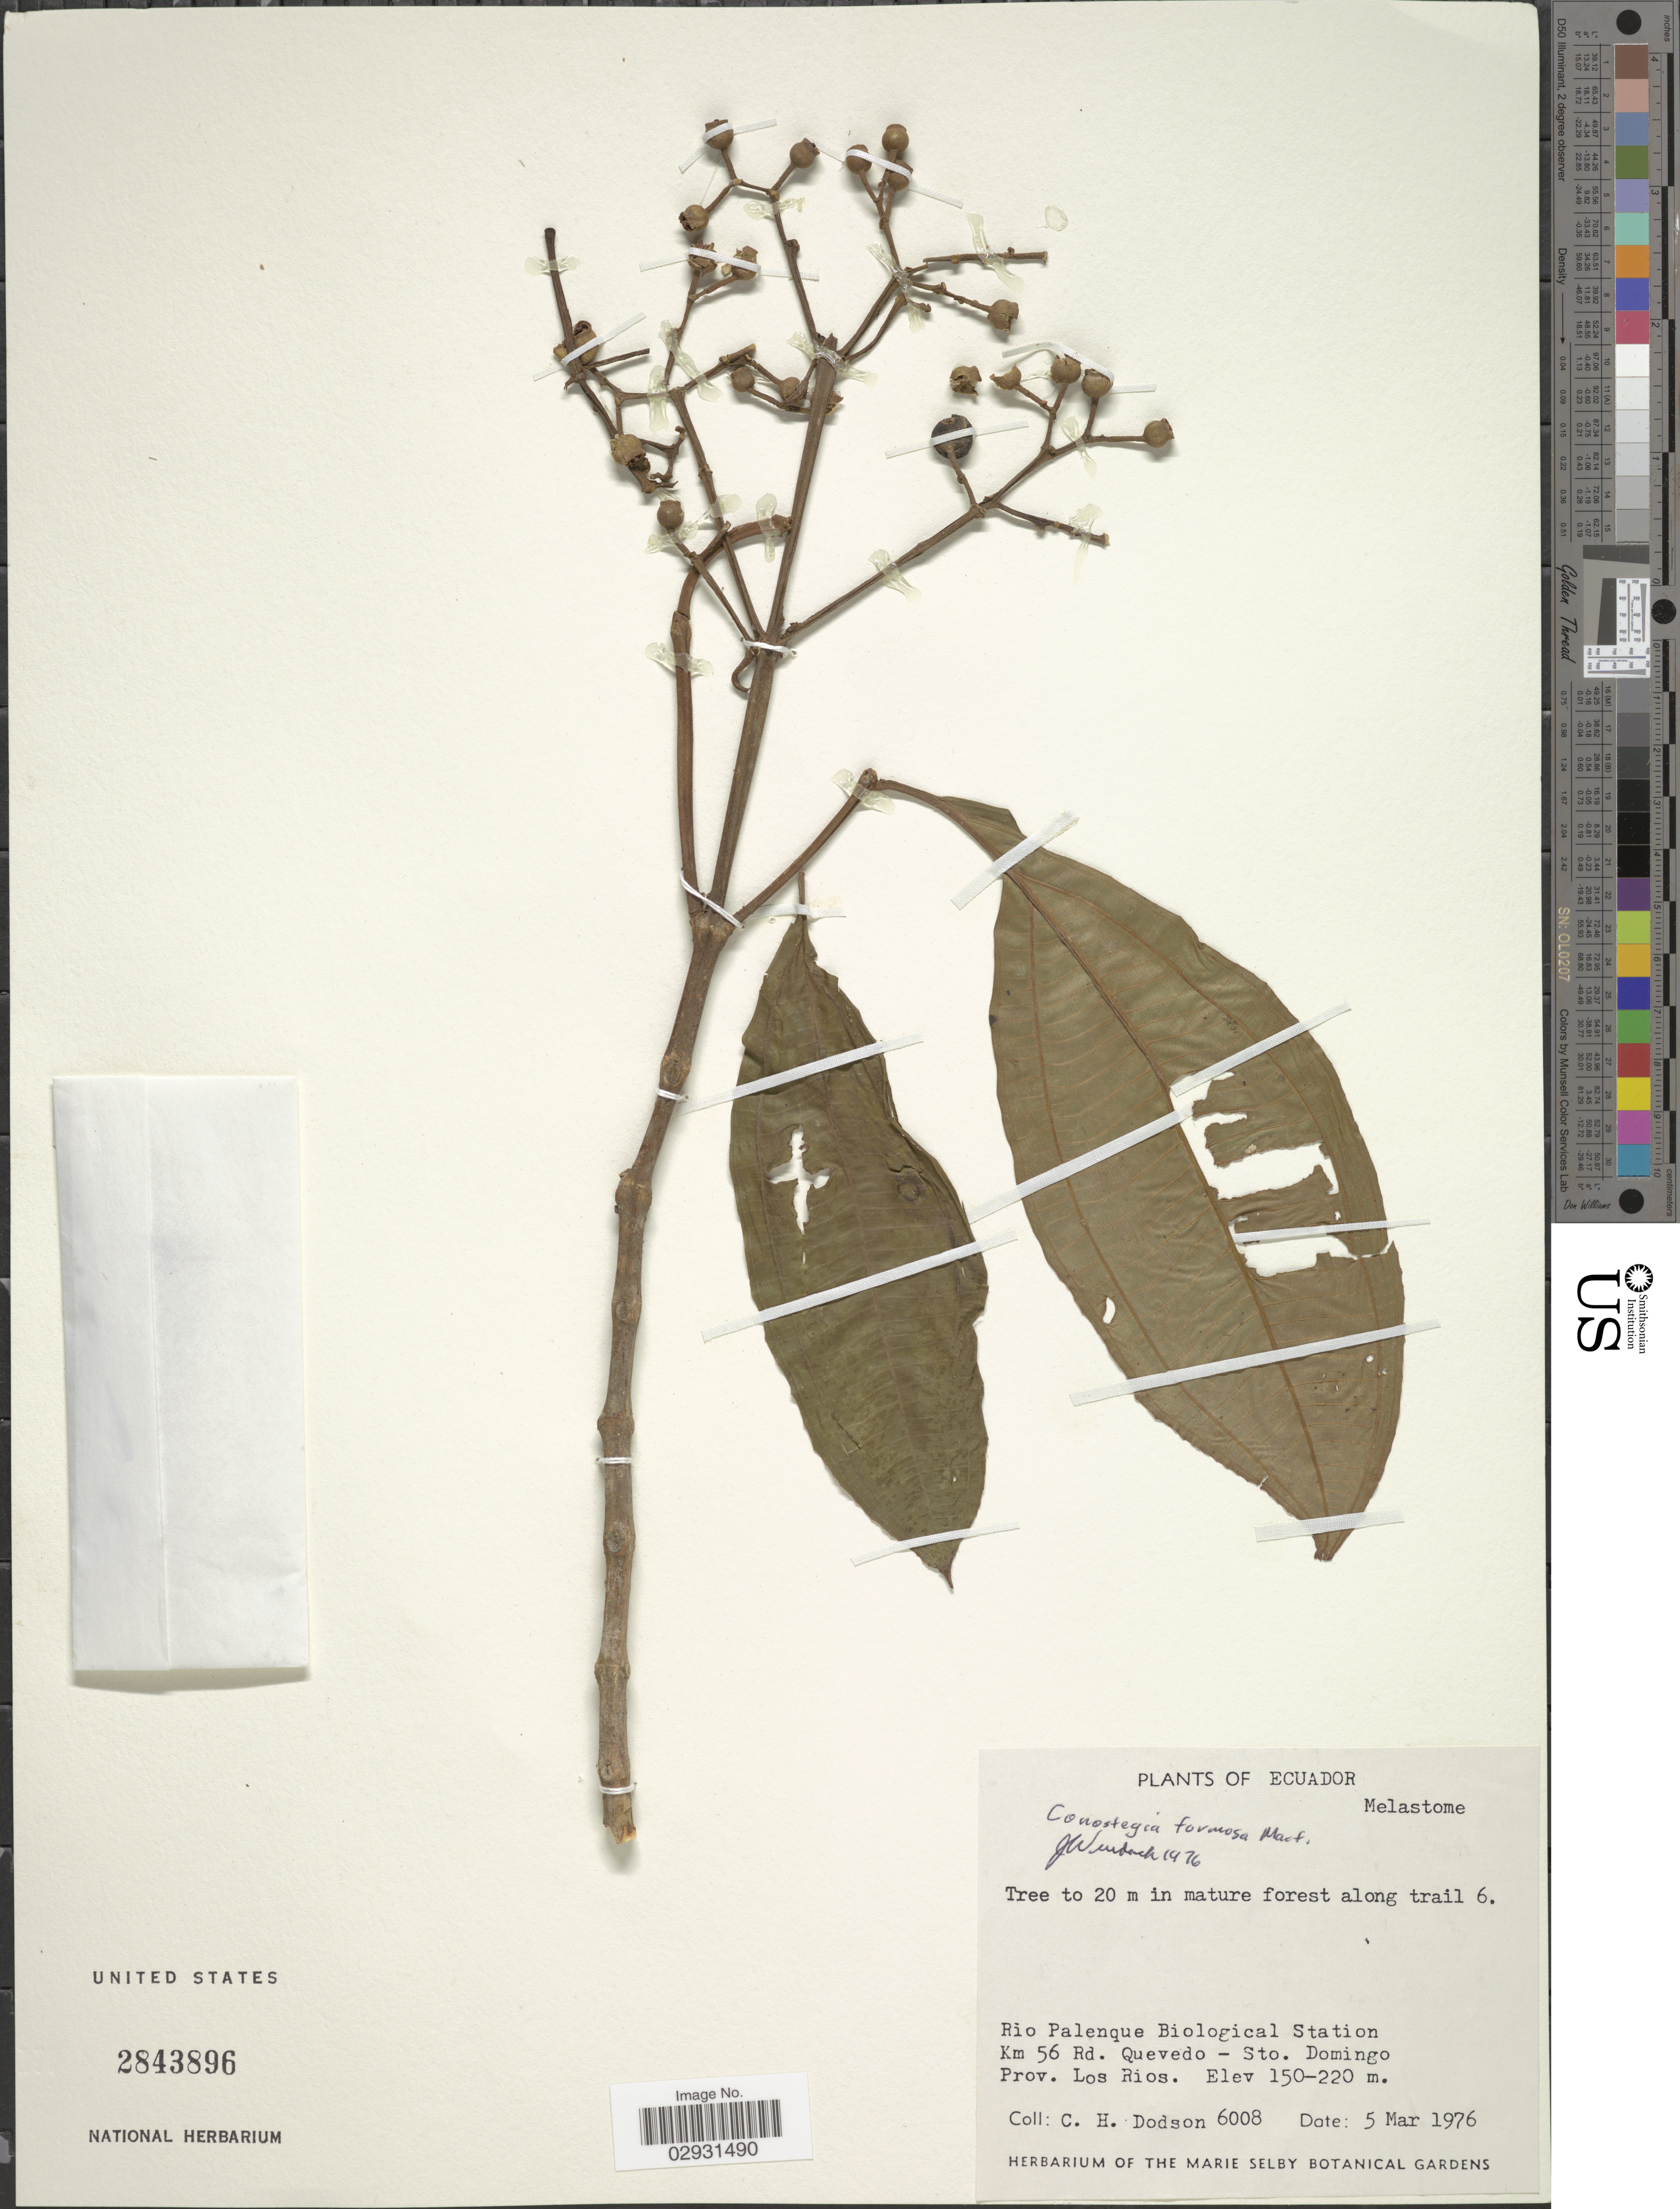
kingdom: Plantae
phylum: Tracheophyta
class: Magnoliopsida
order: Myrtales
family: Melastomataceae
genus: Conostegia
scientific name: Conostegia rufescens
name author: Naudin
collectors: C. H. Dodson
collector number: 6008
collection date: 1976-03-05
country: Ecuador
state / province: Los Ríos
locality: Rio Palenque Biological Station Km 56 Rd. Quevedo - Sto. Domingo.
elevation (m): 150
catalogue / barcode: US 2843896